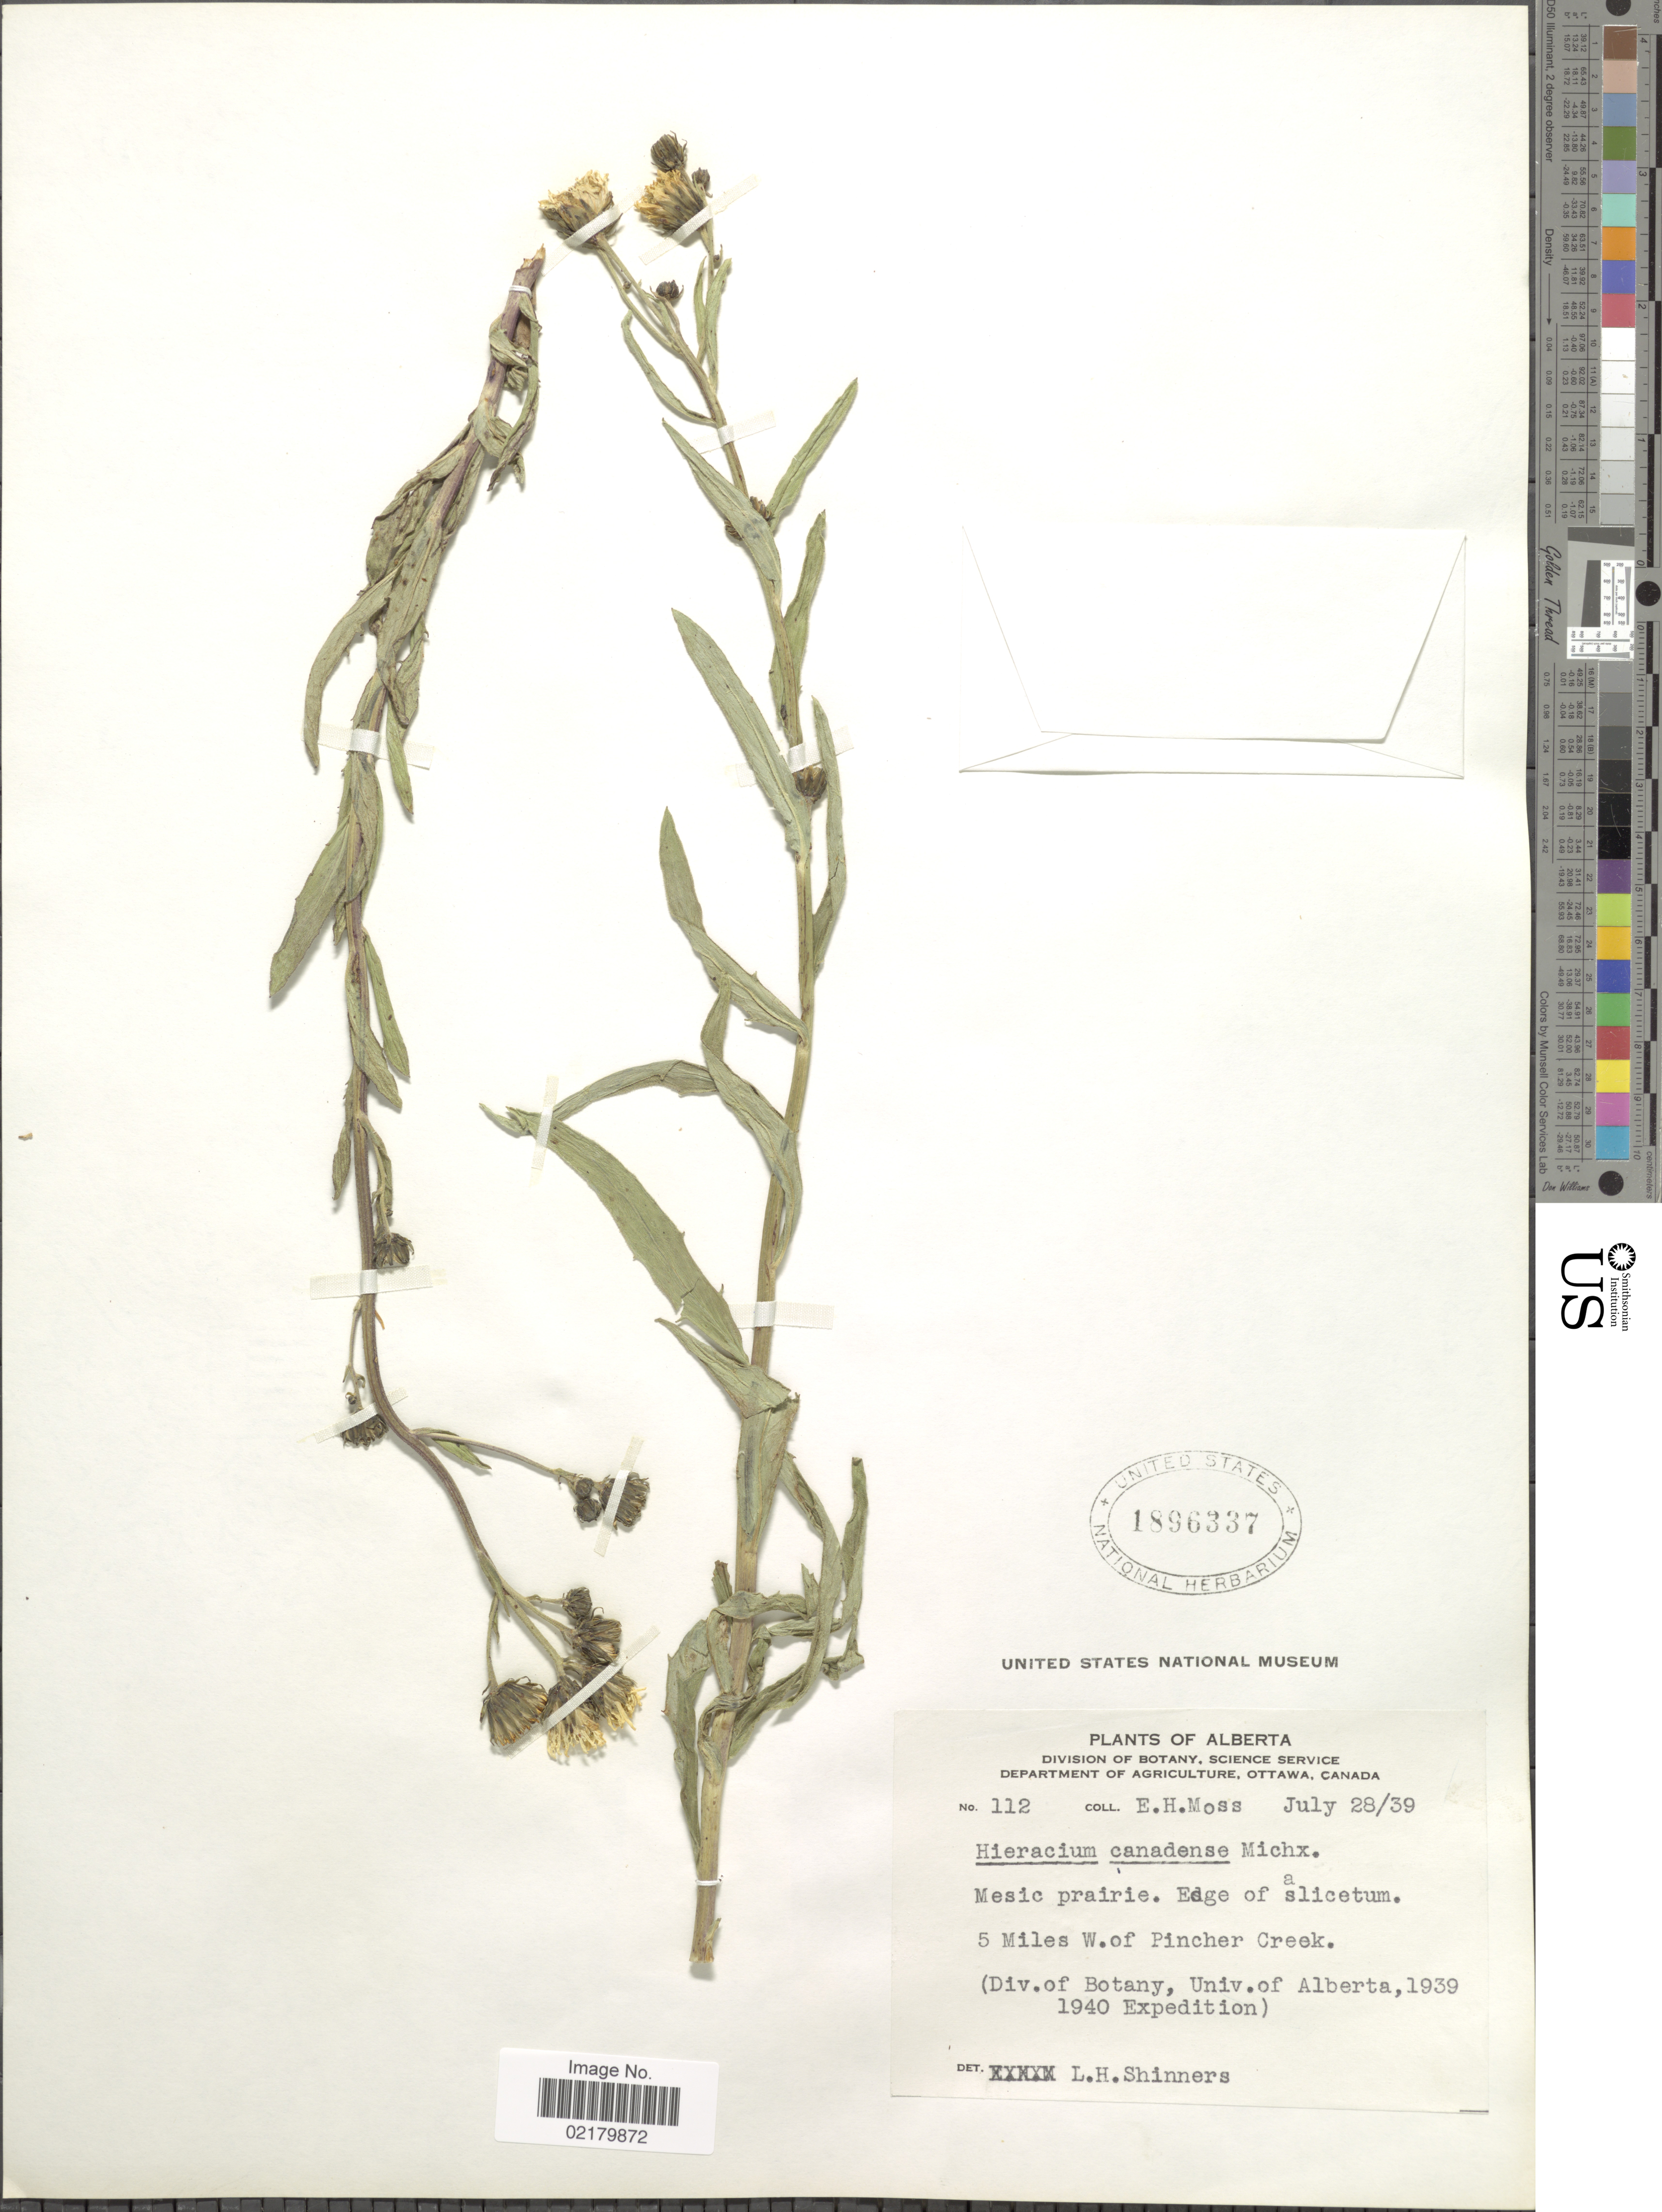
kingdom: Plantae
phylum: Tracheophyta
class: Magnoliopsida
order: Asterales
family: Asteraceae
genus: Hieracium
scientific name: Hieracium canadense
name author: Michx.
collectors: E. Moss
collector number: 112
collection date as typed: Transcribed d/m/y: 28/7/39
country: Canada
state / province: Alberta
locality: Mesic prairie. Edge of salicetum, 5 Miles W. of Pincher Creek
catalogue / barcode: US 1896337